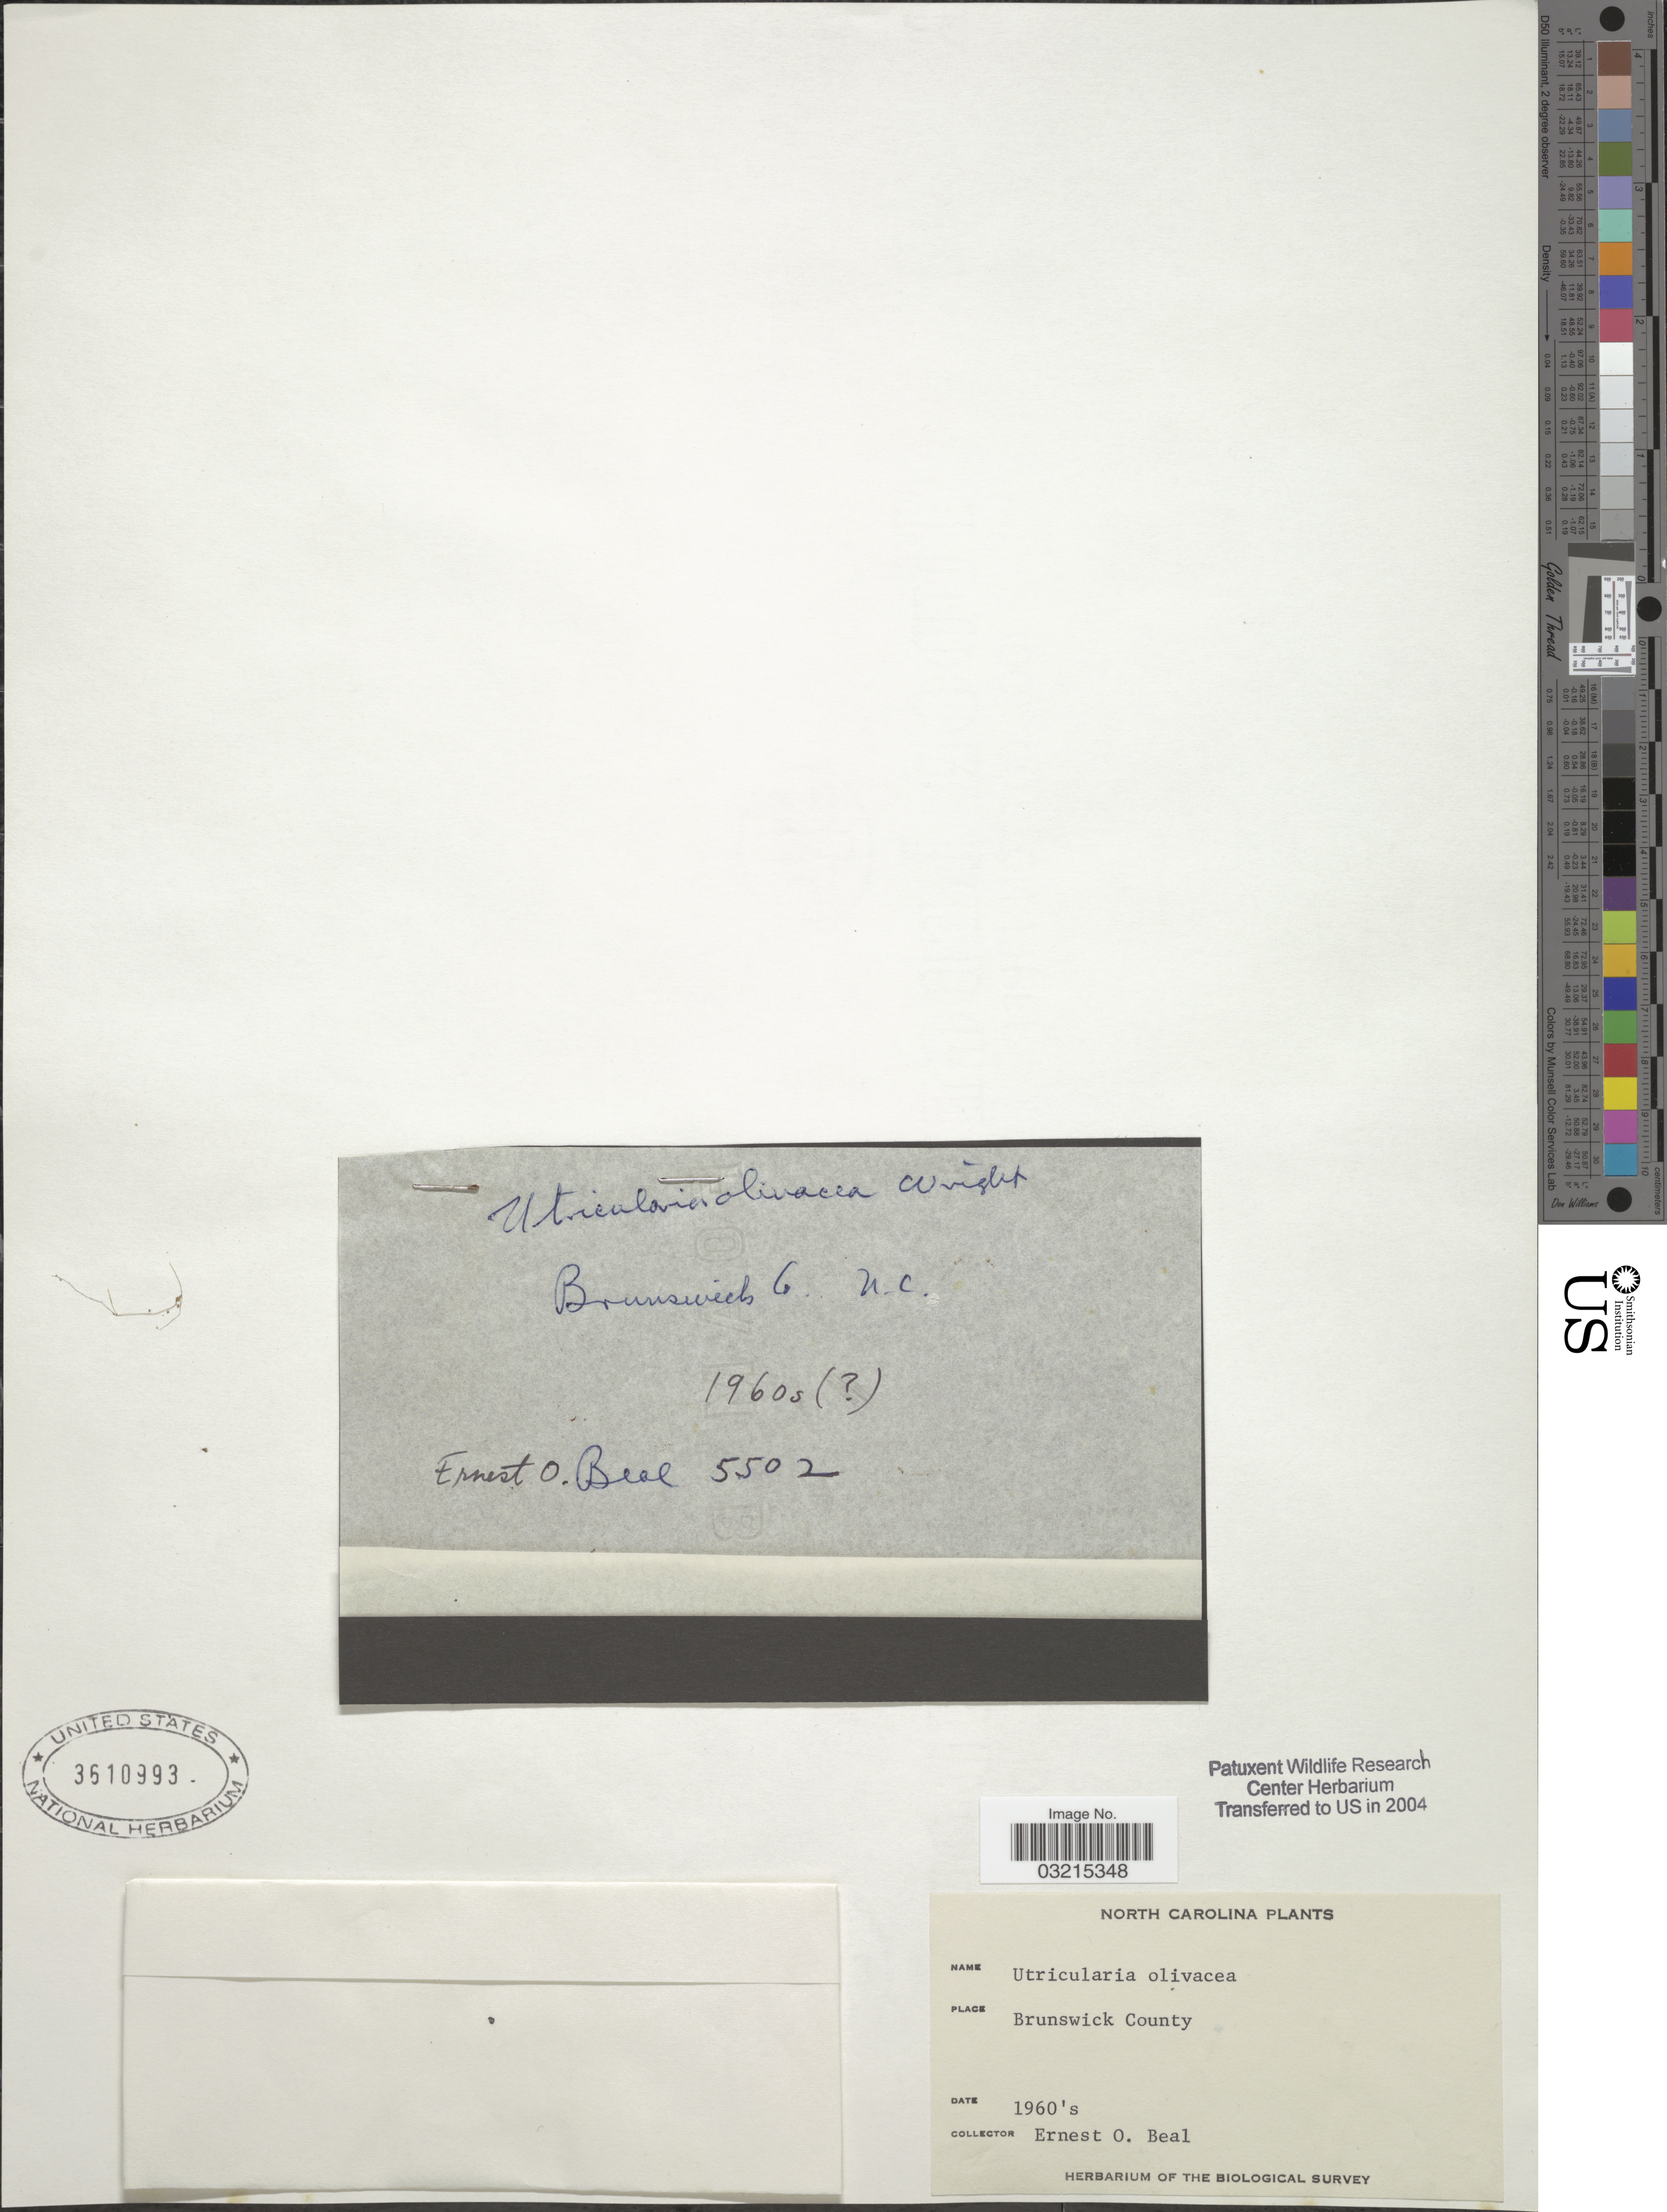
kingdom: Plantae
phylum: Tracheophyta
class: Magnoliopsida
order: Lamiales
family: Lentibulariaceae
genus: Utricularia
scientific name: Utricularia olivacea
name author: C. Wright ex Griseb.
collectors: E. Beal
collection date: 1960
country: United States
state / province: North Carolina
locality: Brunswick County.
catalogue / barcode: US 3610993